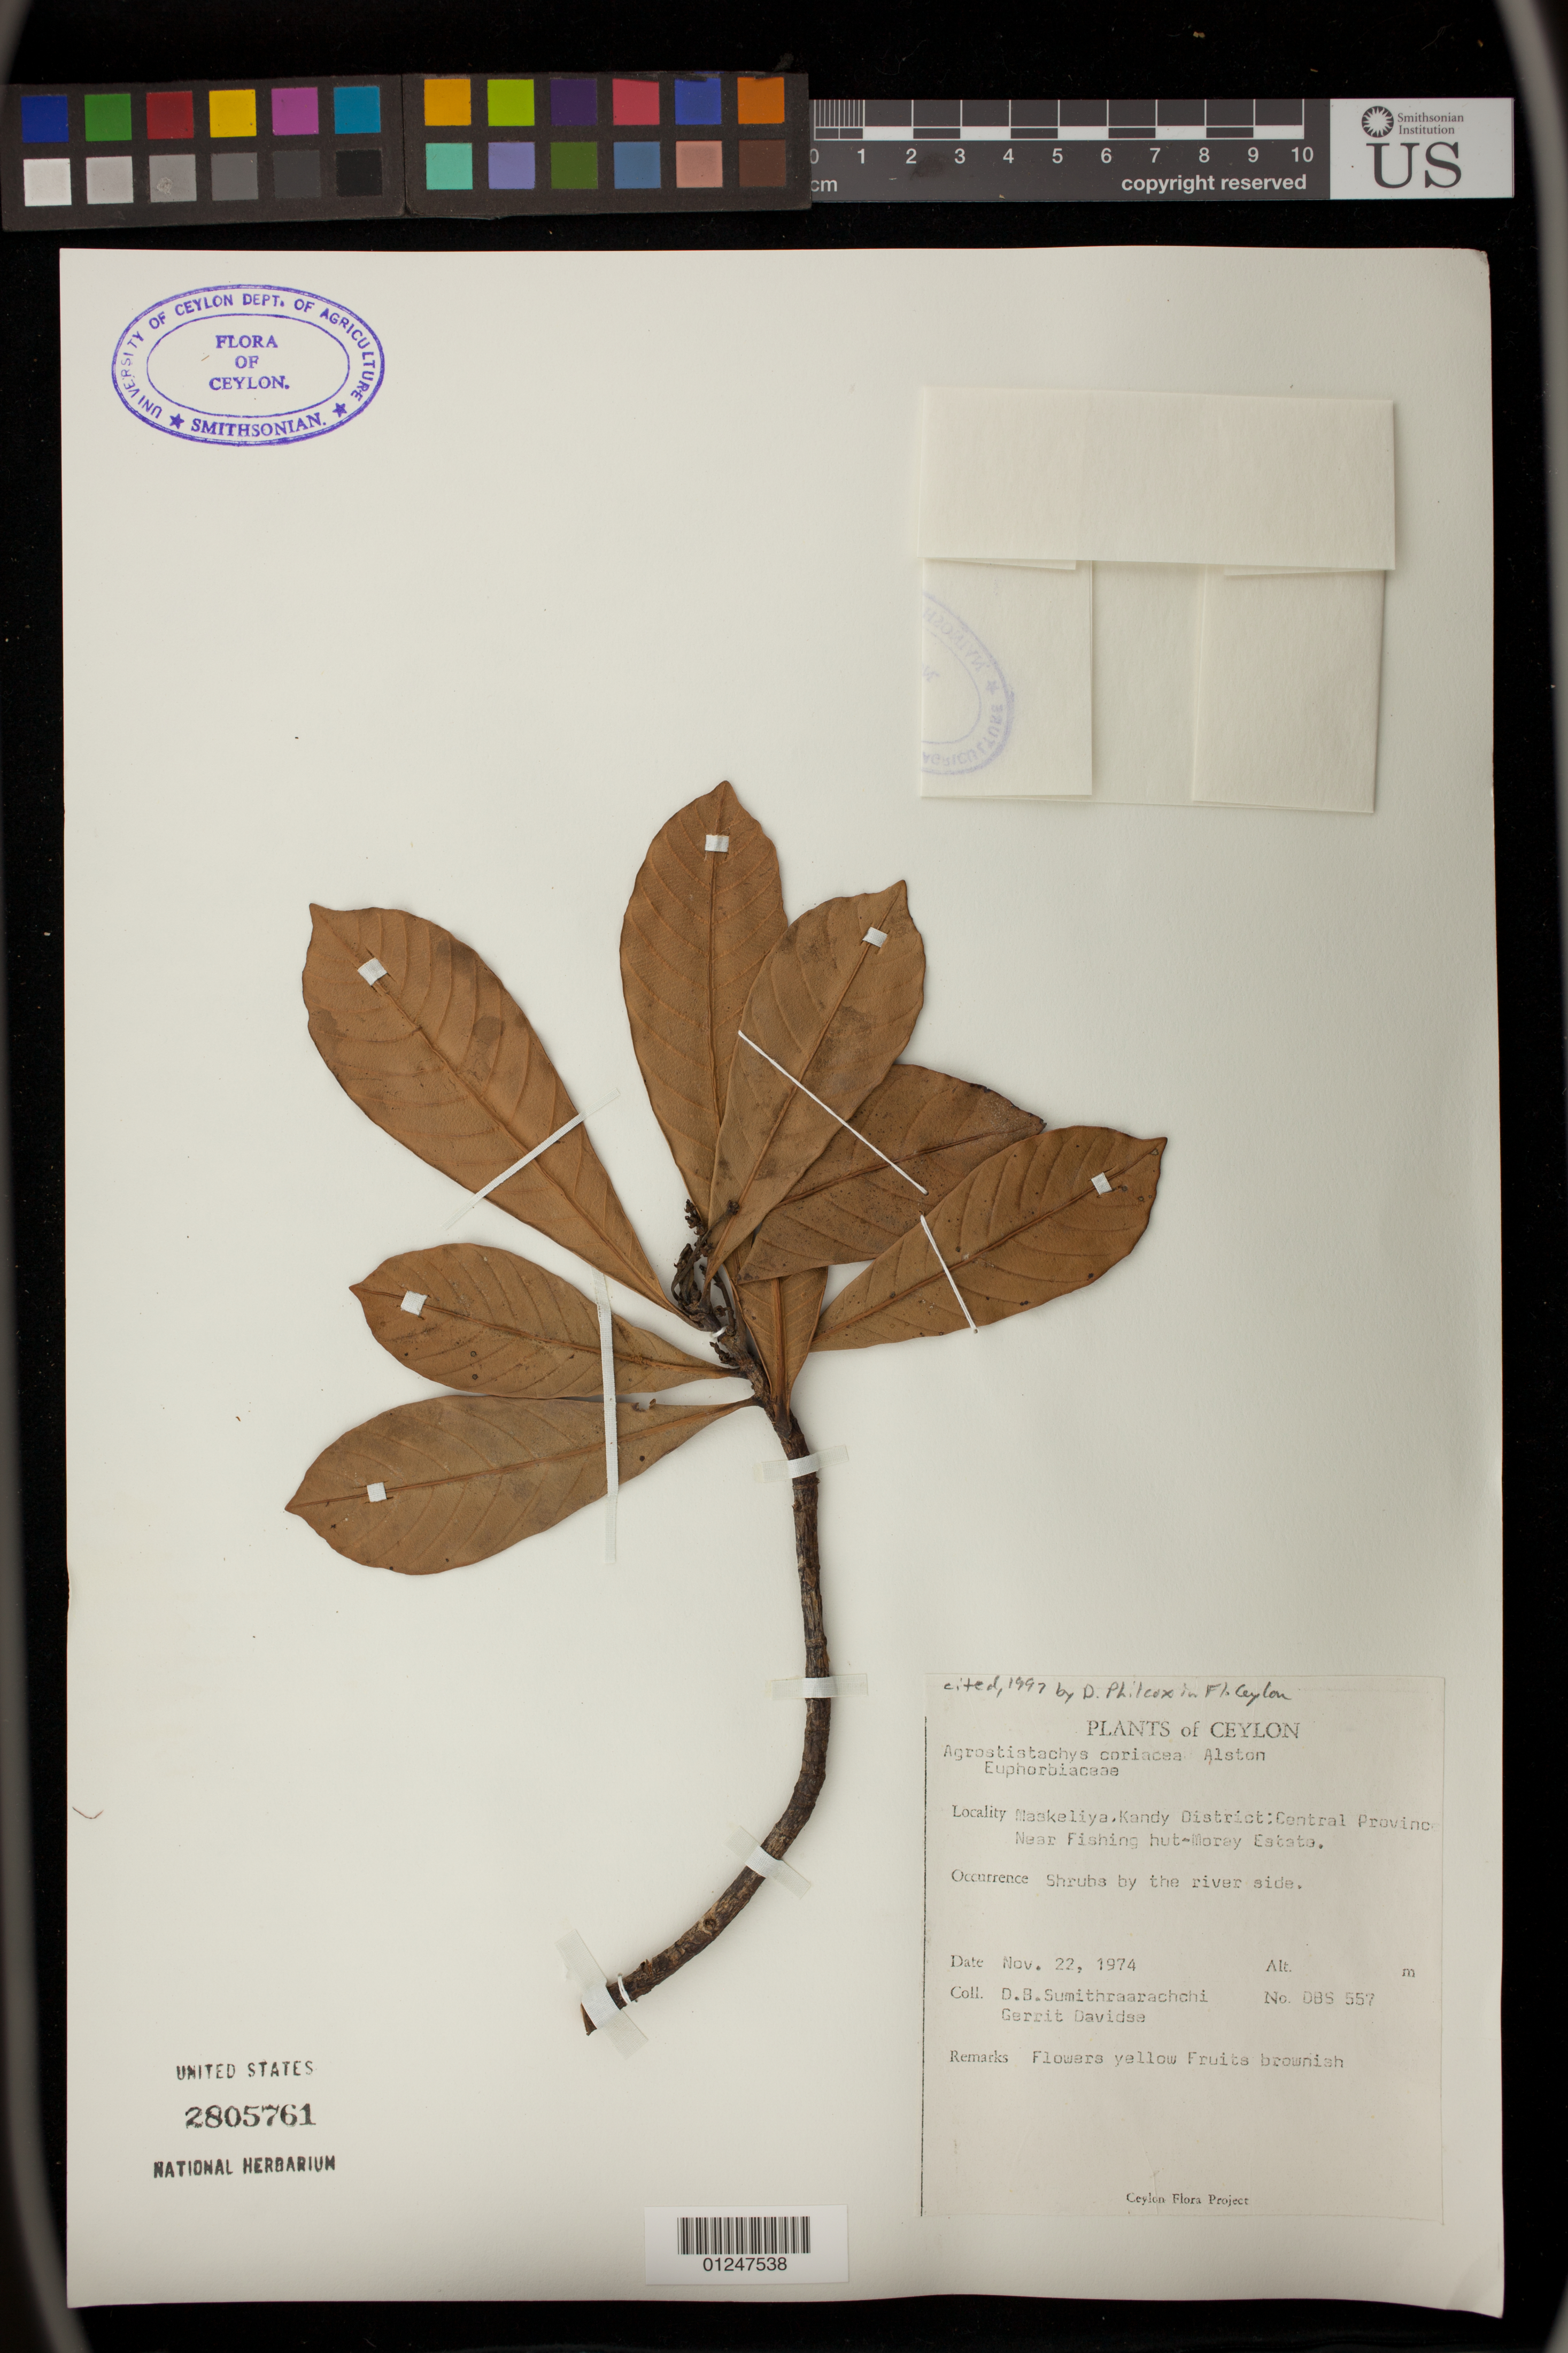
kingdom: Plantae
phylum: Tracheophyta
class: Magnoliopsida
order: Malpighiales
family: Euphorbiaceae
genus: Agrostistachys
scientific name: Agrostistachys borneensis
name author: Becc.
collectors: D. B. Sumithraarachchi & G. Davidse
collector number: DBS 557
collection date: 1974-11-22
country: Sri Lanka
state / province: Central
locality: Maskeliya, Kandy District: Central Province, Near Fishing hut-Moray Estate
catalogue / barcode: US 2805761